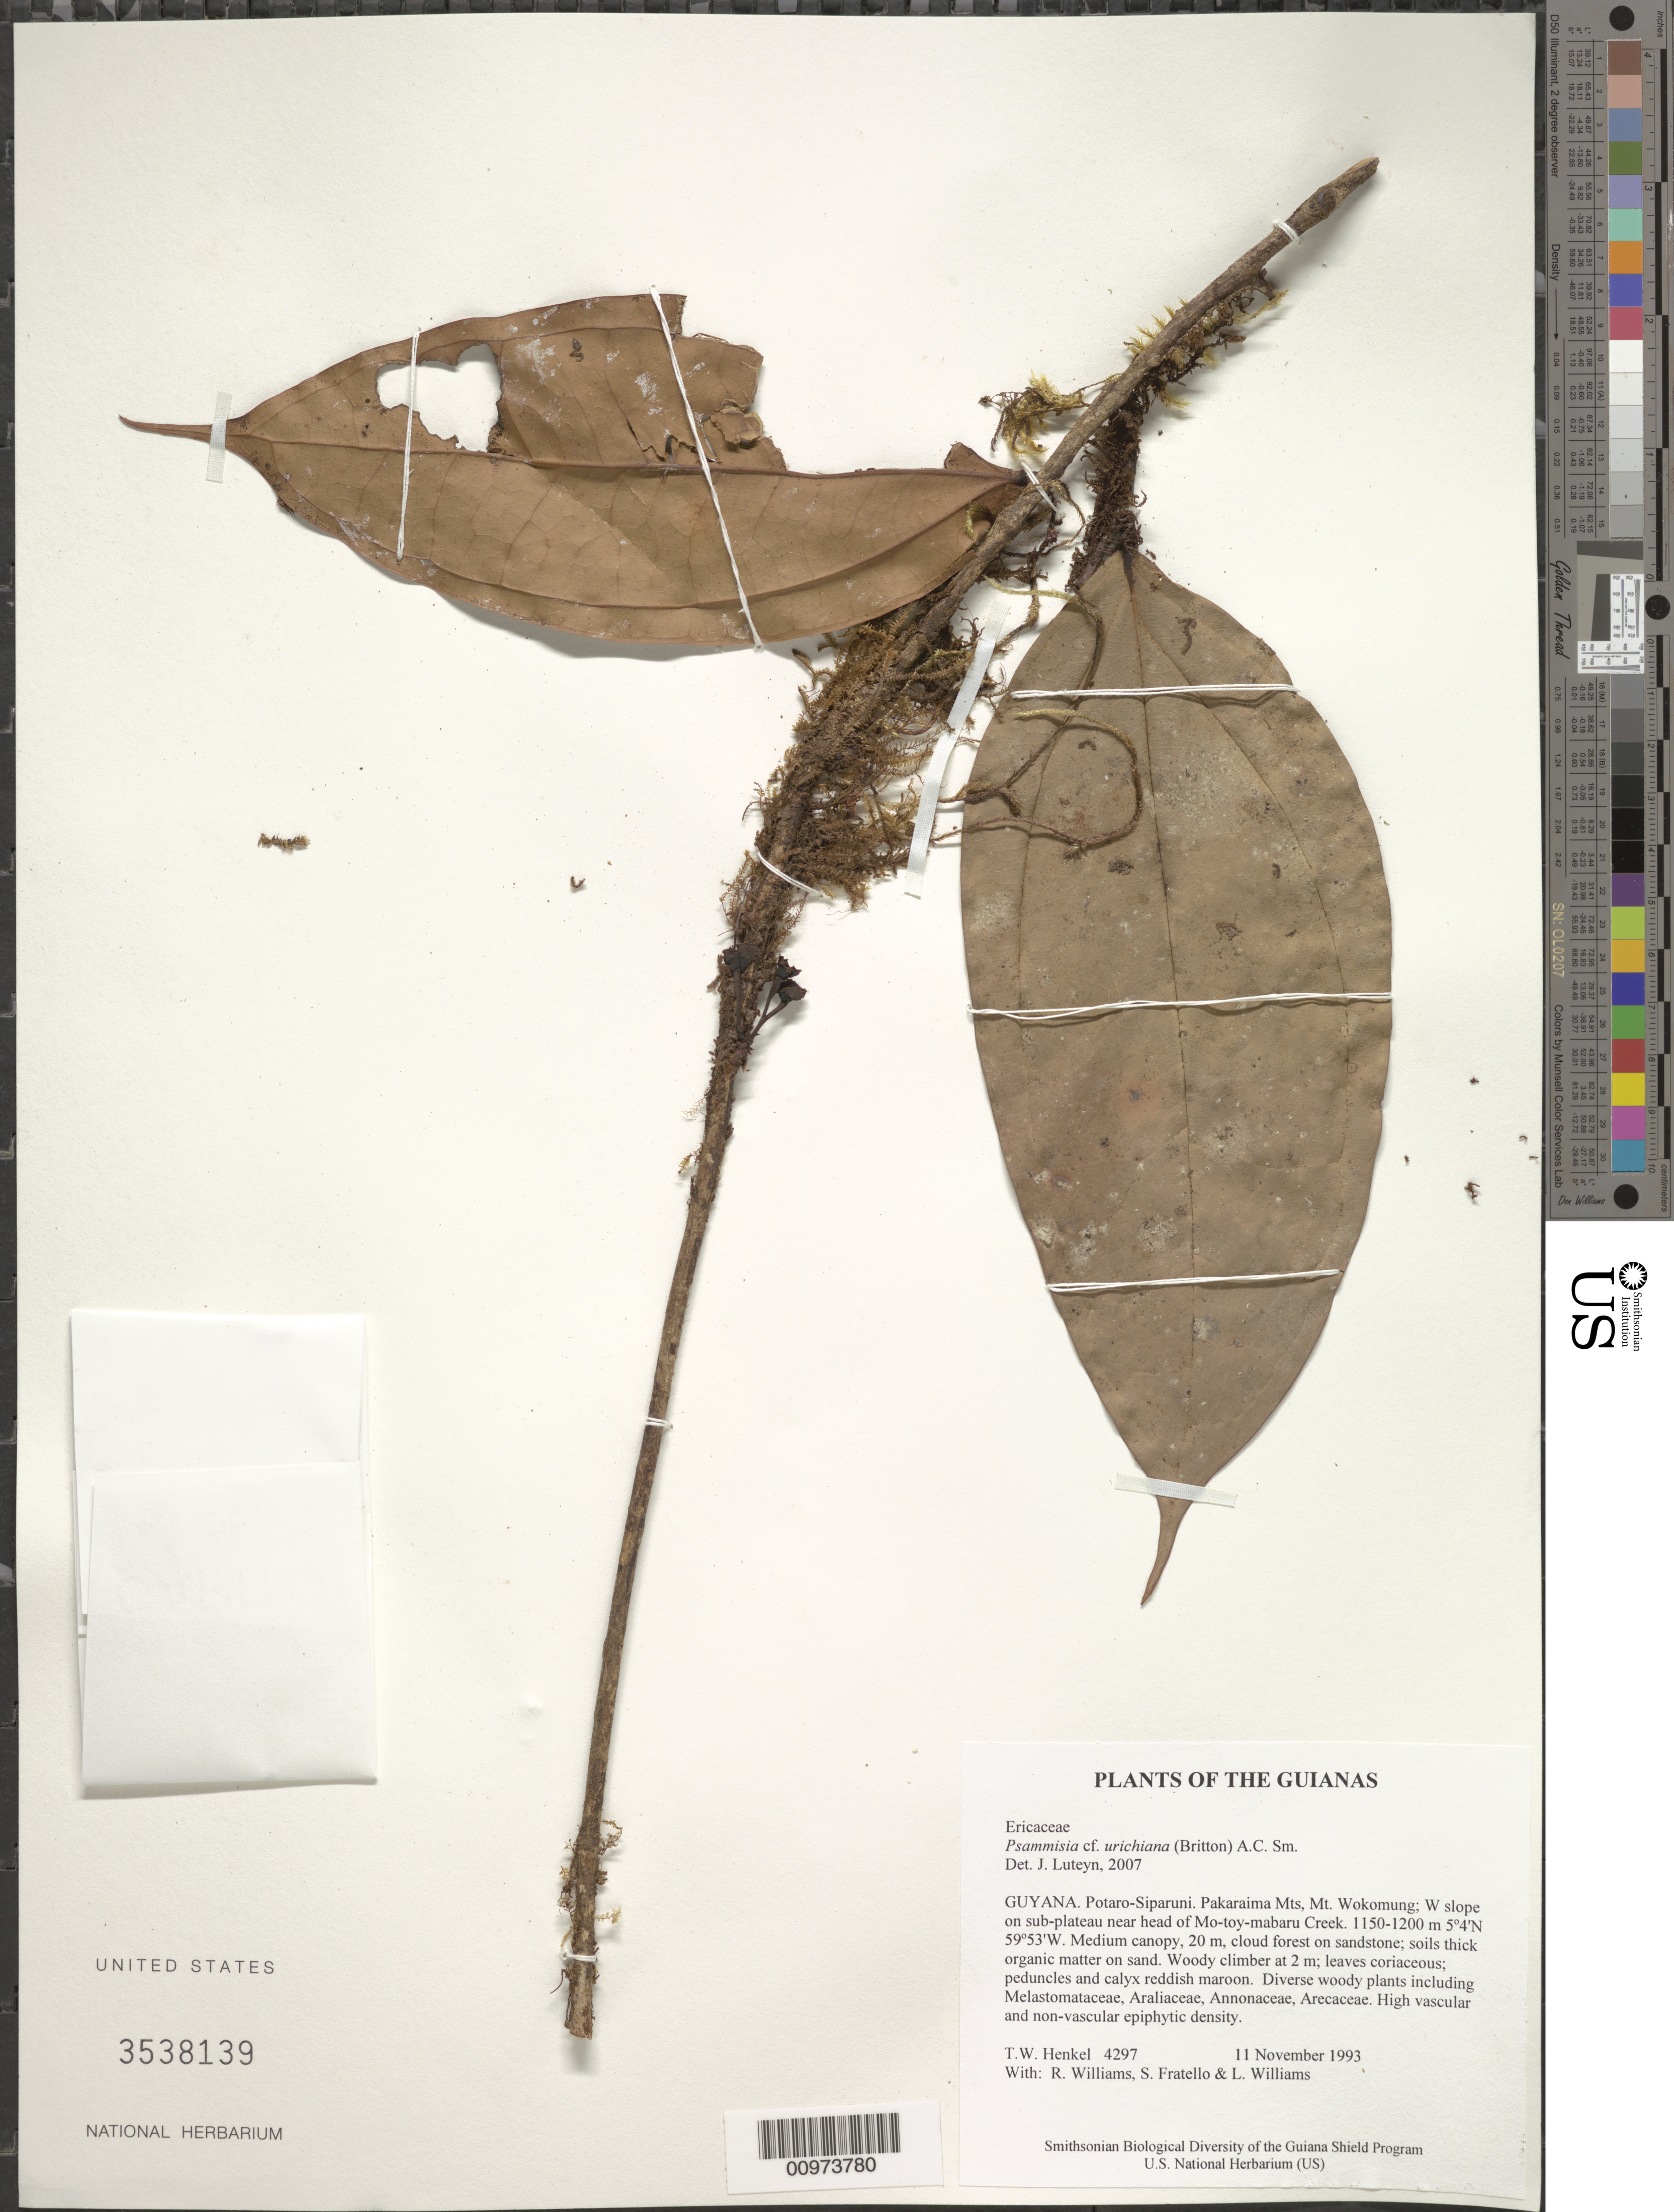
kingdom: Plantae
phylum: Tracheophyta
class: Magnoliopsida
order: Ericales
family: Ericaceae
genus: Psammisia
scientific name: Psammisia urichiana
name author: (Britton) A.C. Sm.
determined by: Luteyn, J. L.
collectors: T. Henkel, R. Williams, S. Fratello & L. Williams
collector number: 4297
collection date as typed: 11 November 1993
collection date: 1993-11-11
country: Guyana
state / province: Potaro-Siparuni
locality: Pakaraima Mts, Mt. Wokomung; W slope on sub-plateau near head of Mo-toy-mabaru Creek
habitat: Medium canopy, 20 m, cloud forest on sandstone; soils thick organic matter on sand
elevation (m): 1150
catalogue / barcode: US 3538139